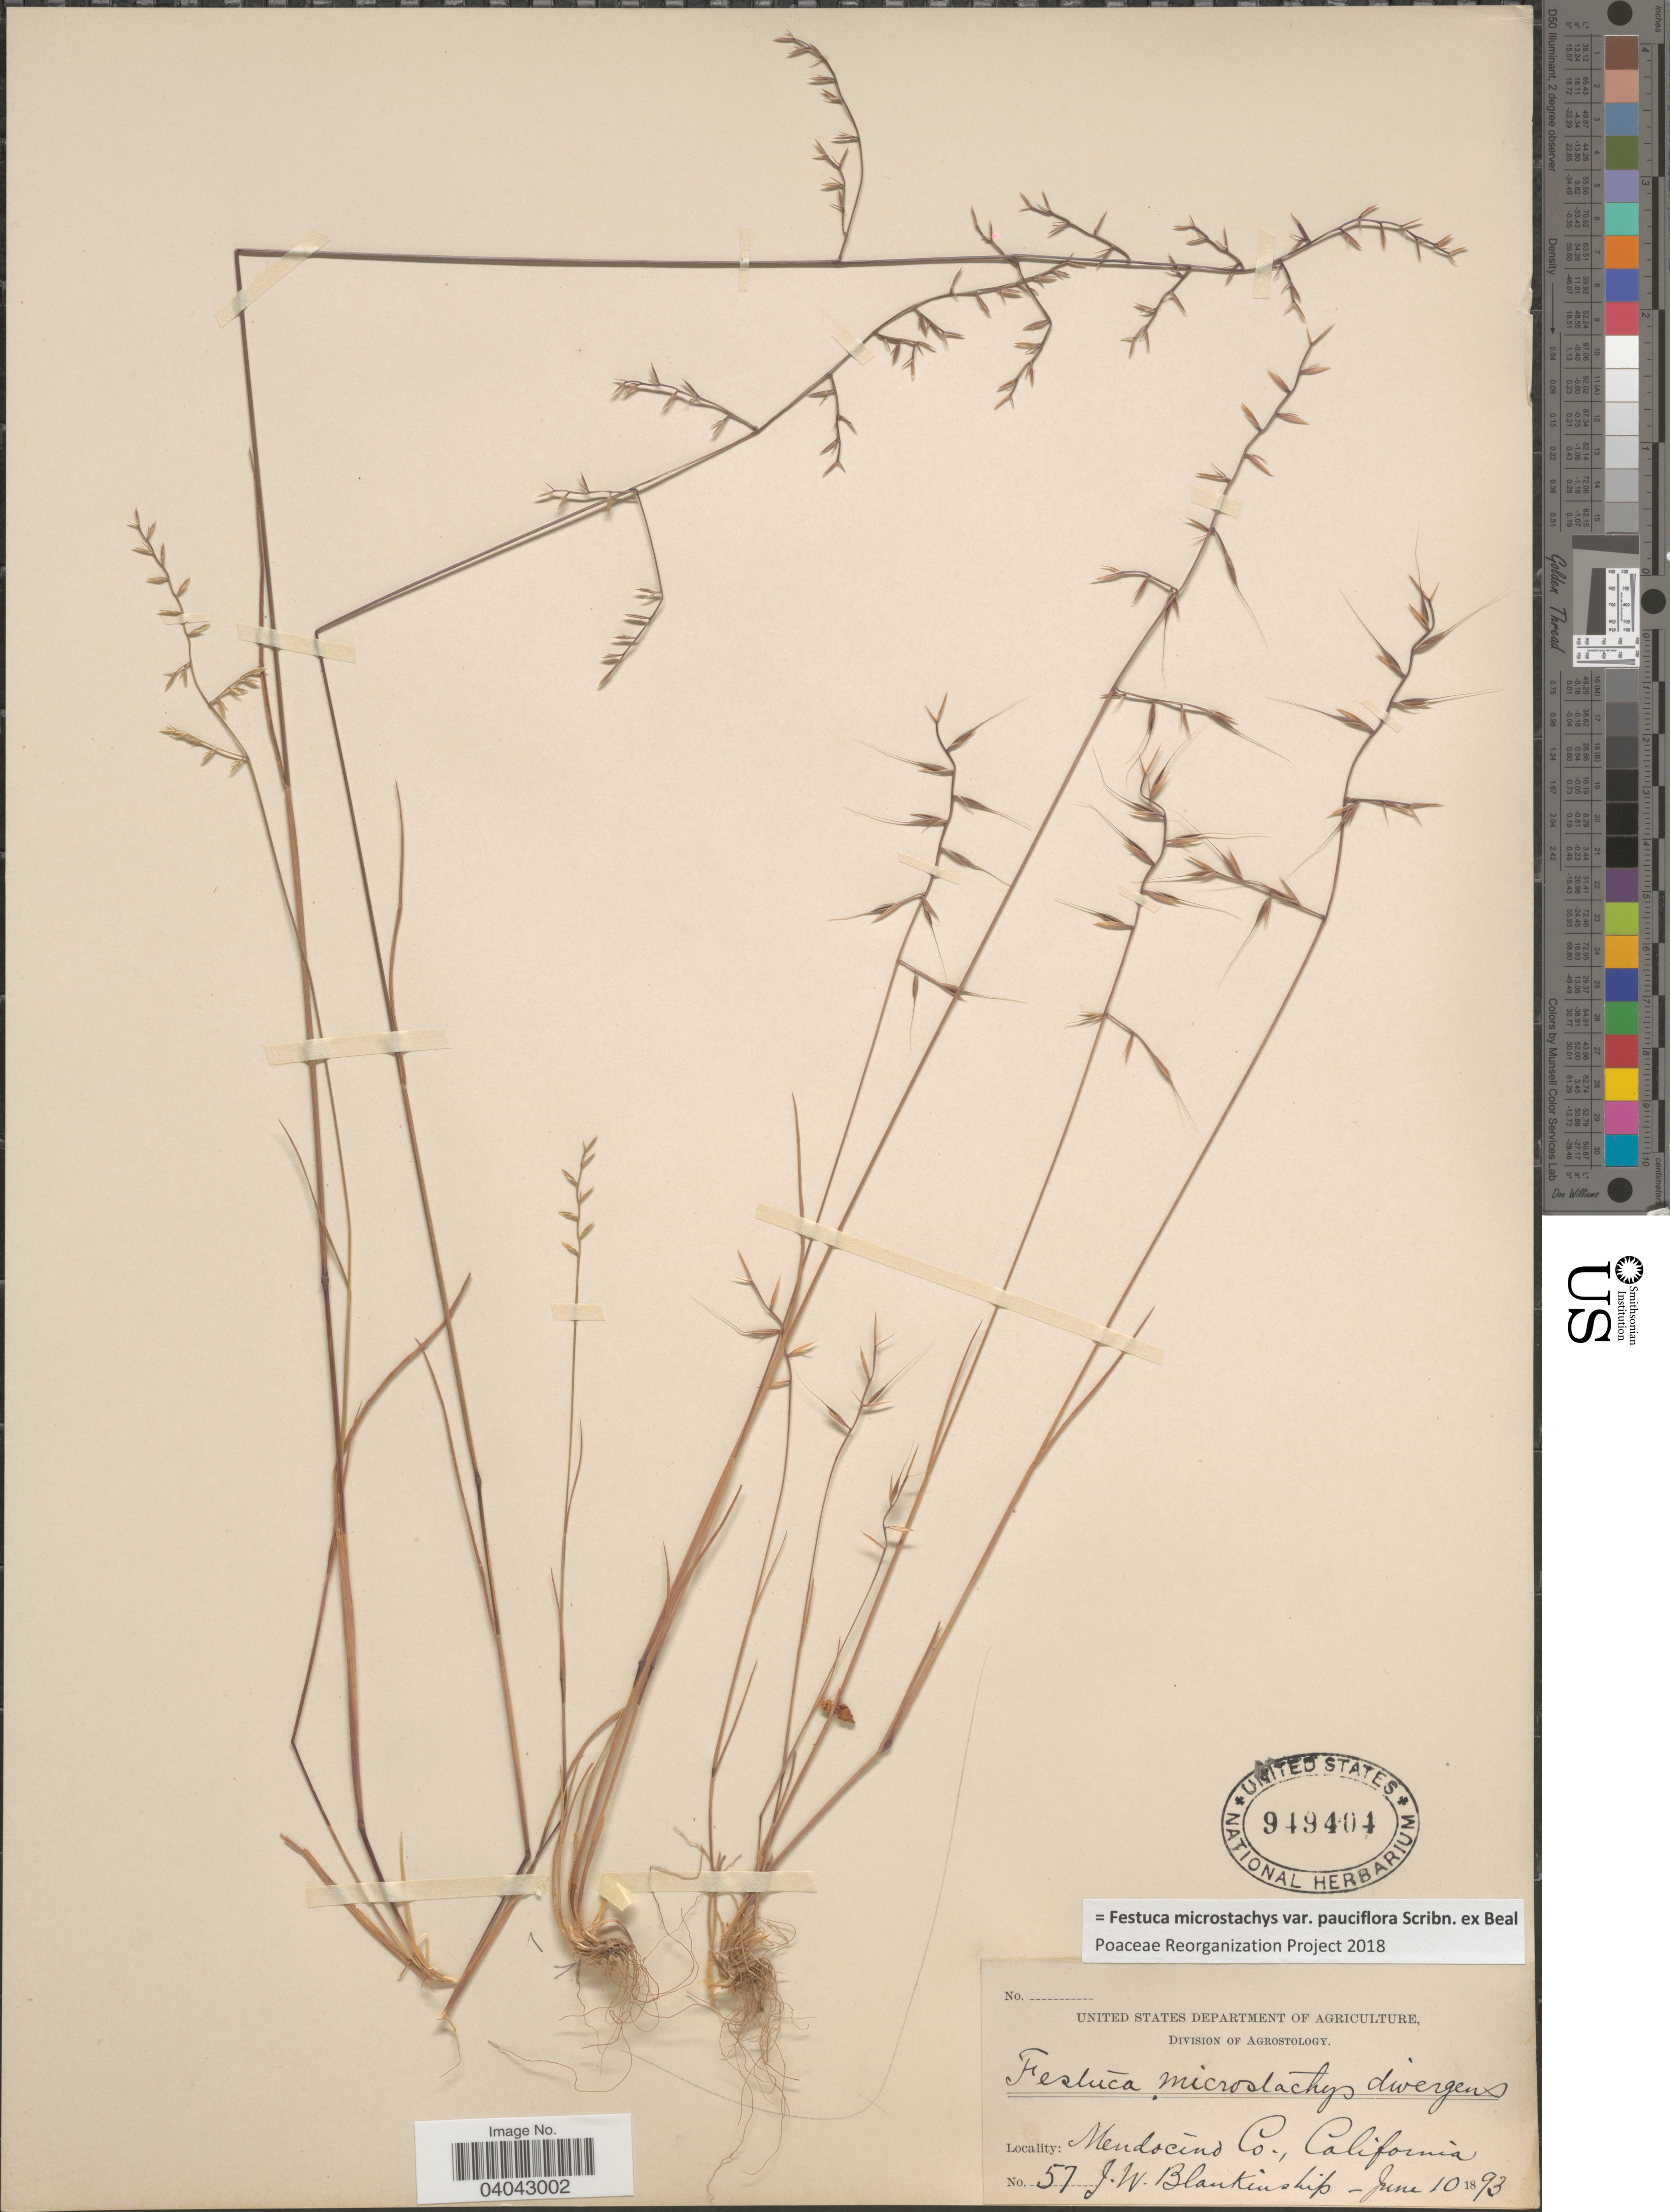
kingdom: Plantae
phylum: Tracheophyta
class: Liliopsida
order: Poales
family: Poaceae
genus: Festuca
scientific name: Festuca microstachys var. pauciflora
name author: Scribn. ex W.J. Beal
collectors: J. W. Blankinship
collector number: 57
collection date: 1893-06-10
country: United States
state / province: California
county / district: Mendocino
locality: Mendocino Co.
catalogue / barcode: US 949404